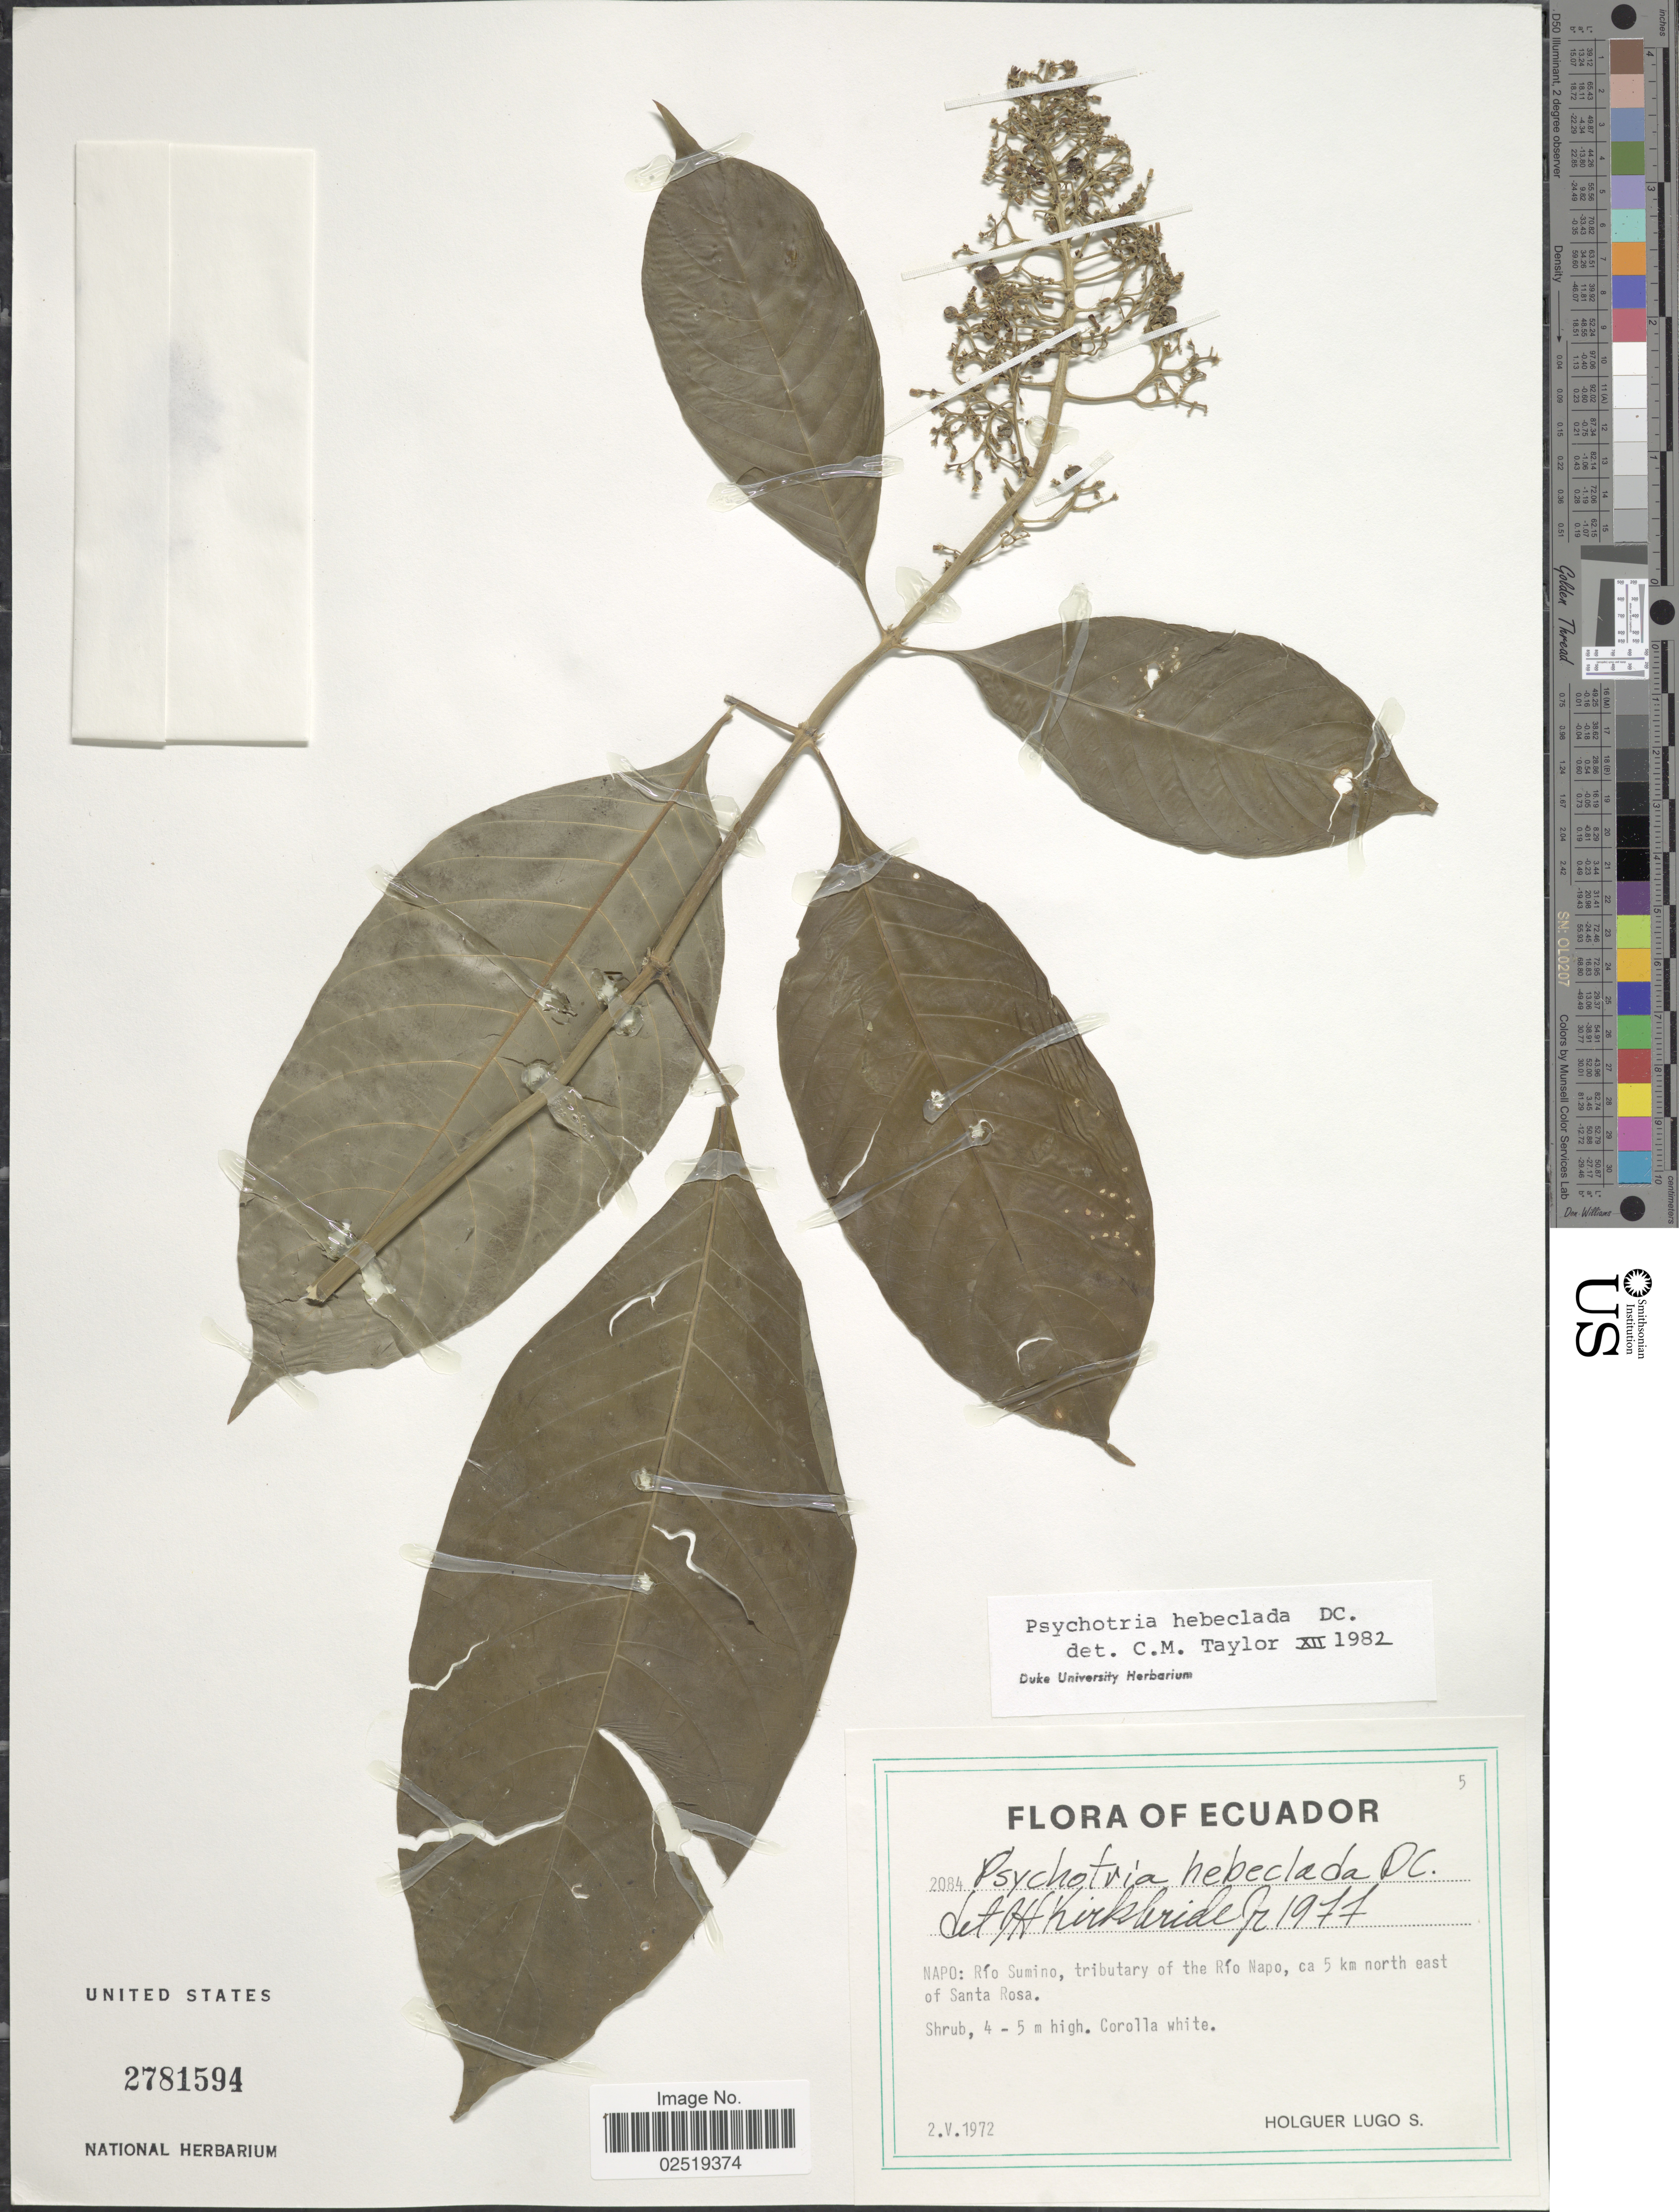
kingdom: Plantae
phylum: Tracheophyta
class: Magnoliopsida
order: Gentianales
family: Rubiaceae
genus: Psychotria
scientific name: Psychotria hebeclada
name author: DC.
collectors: H. Lugo S.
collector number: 2084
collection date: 1972-05-02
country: Ecuador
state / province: Napo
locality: Rio Sumino, tributary of the Rio Napo, ca 5 km north 3east of Santa Rosa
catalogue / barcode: US 2781594